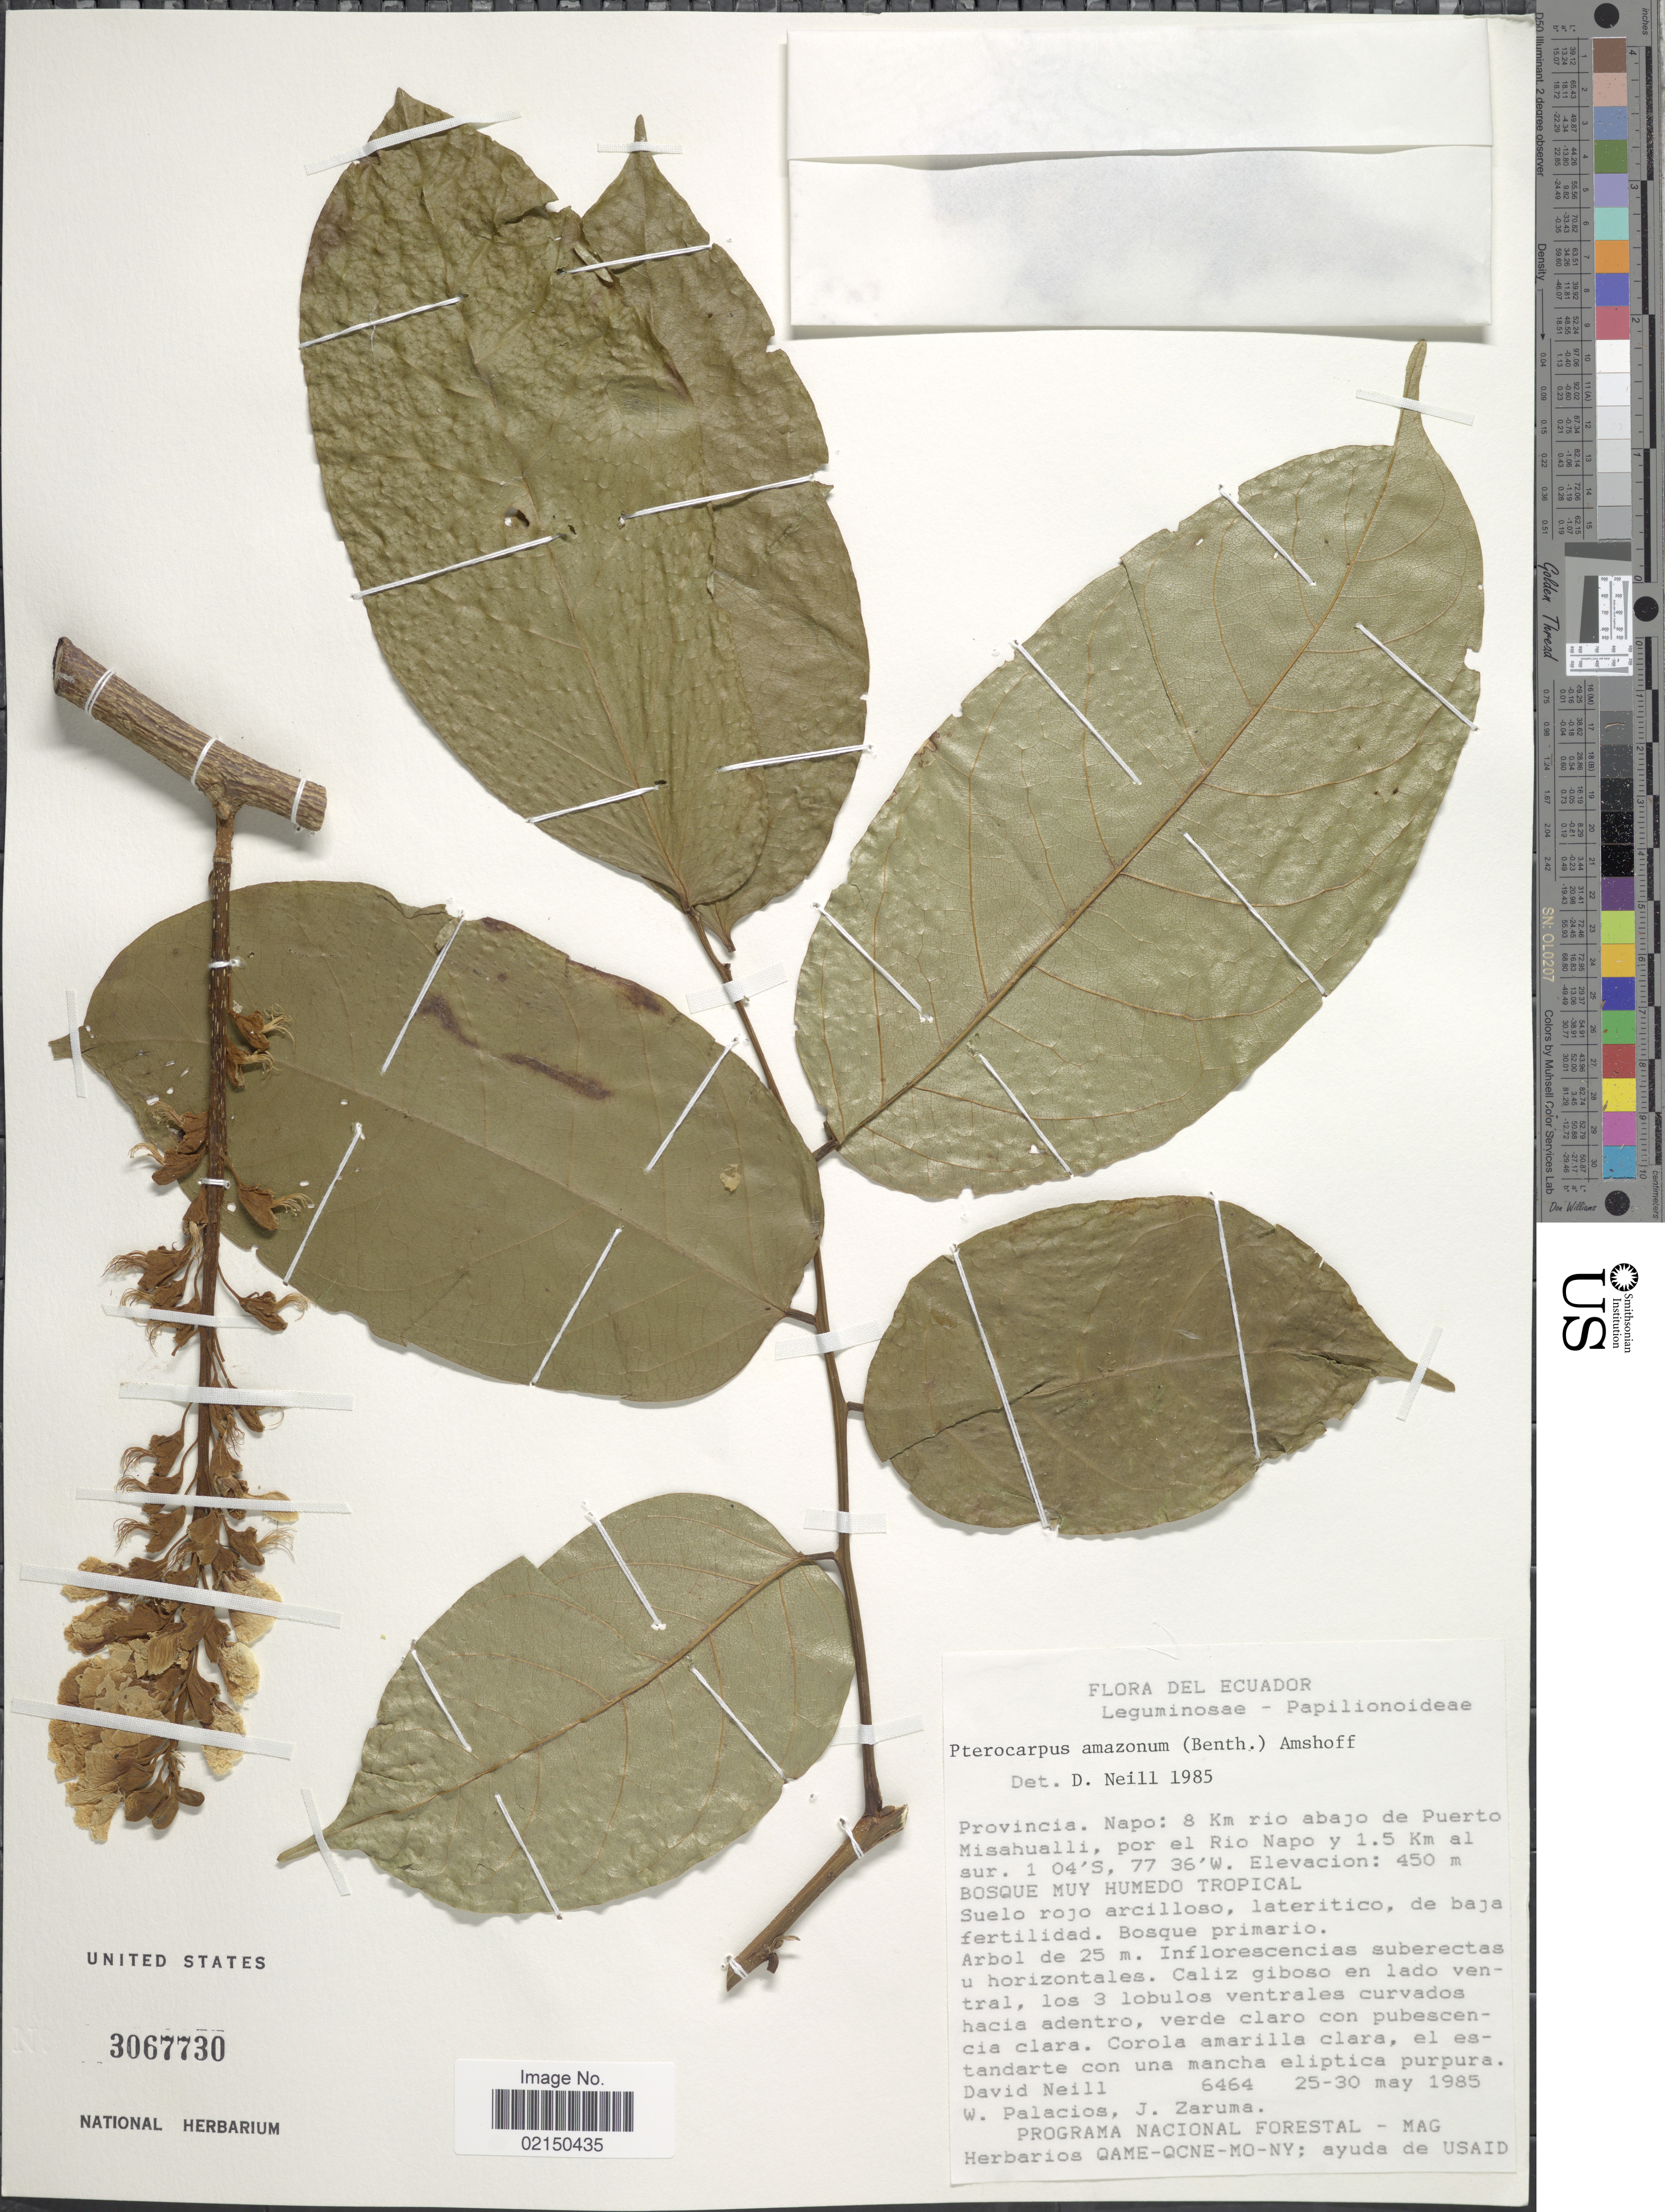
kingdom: Plantae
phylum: Tracheophyta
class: Magnoliopsida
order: Fabales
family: Fabaceae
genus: Pterocarpus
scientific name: Pterocarpus amazonum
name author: (Benth.) Amshoff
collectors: D. Neill, W. Palacios & J. Zaruma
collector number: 6464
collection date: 1985-05-25/1985-05-30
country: Ecuador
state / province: Napo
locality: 8 Km rio abajo de Puerto Misahualli, por el Rio Napo y 1.5 Km al sur, bosque muy humedo tropical.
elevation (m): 450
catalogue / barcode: US 3067730